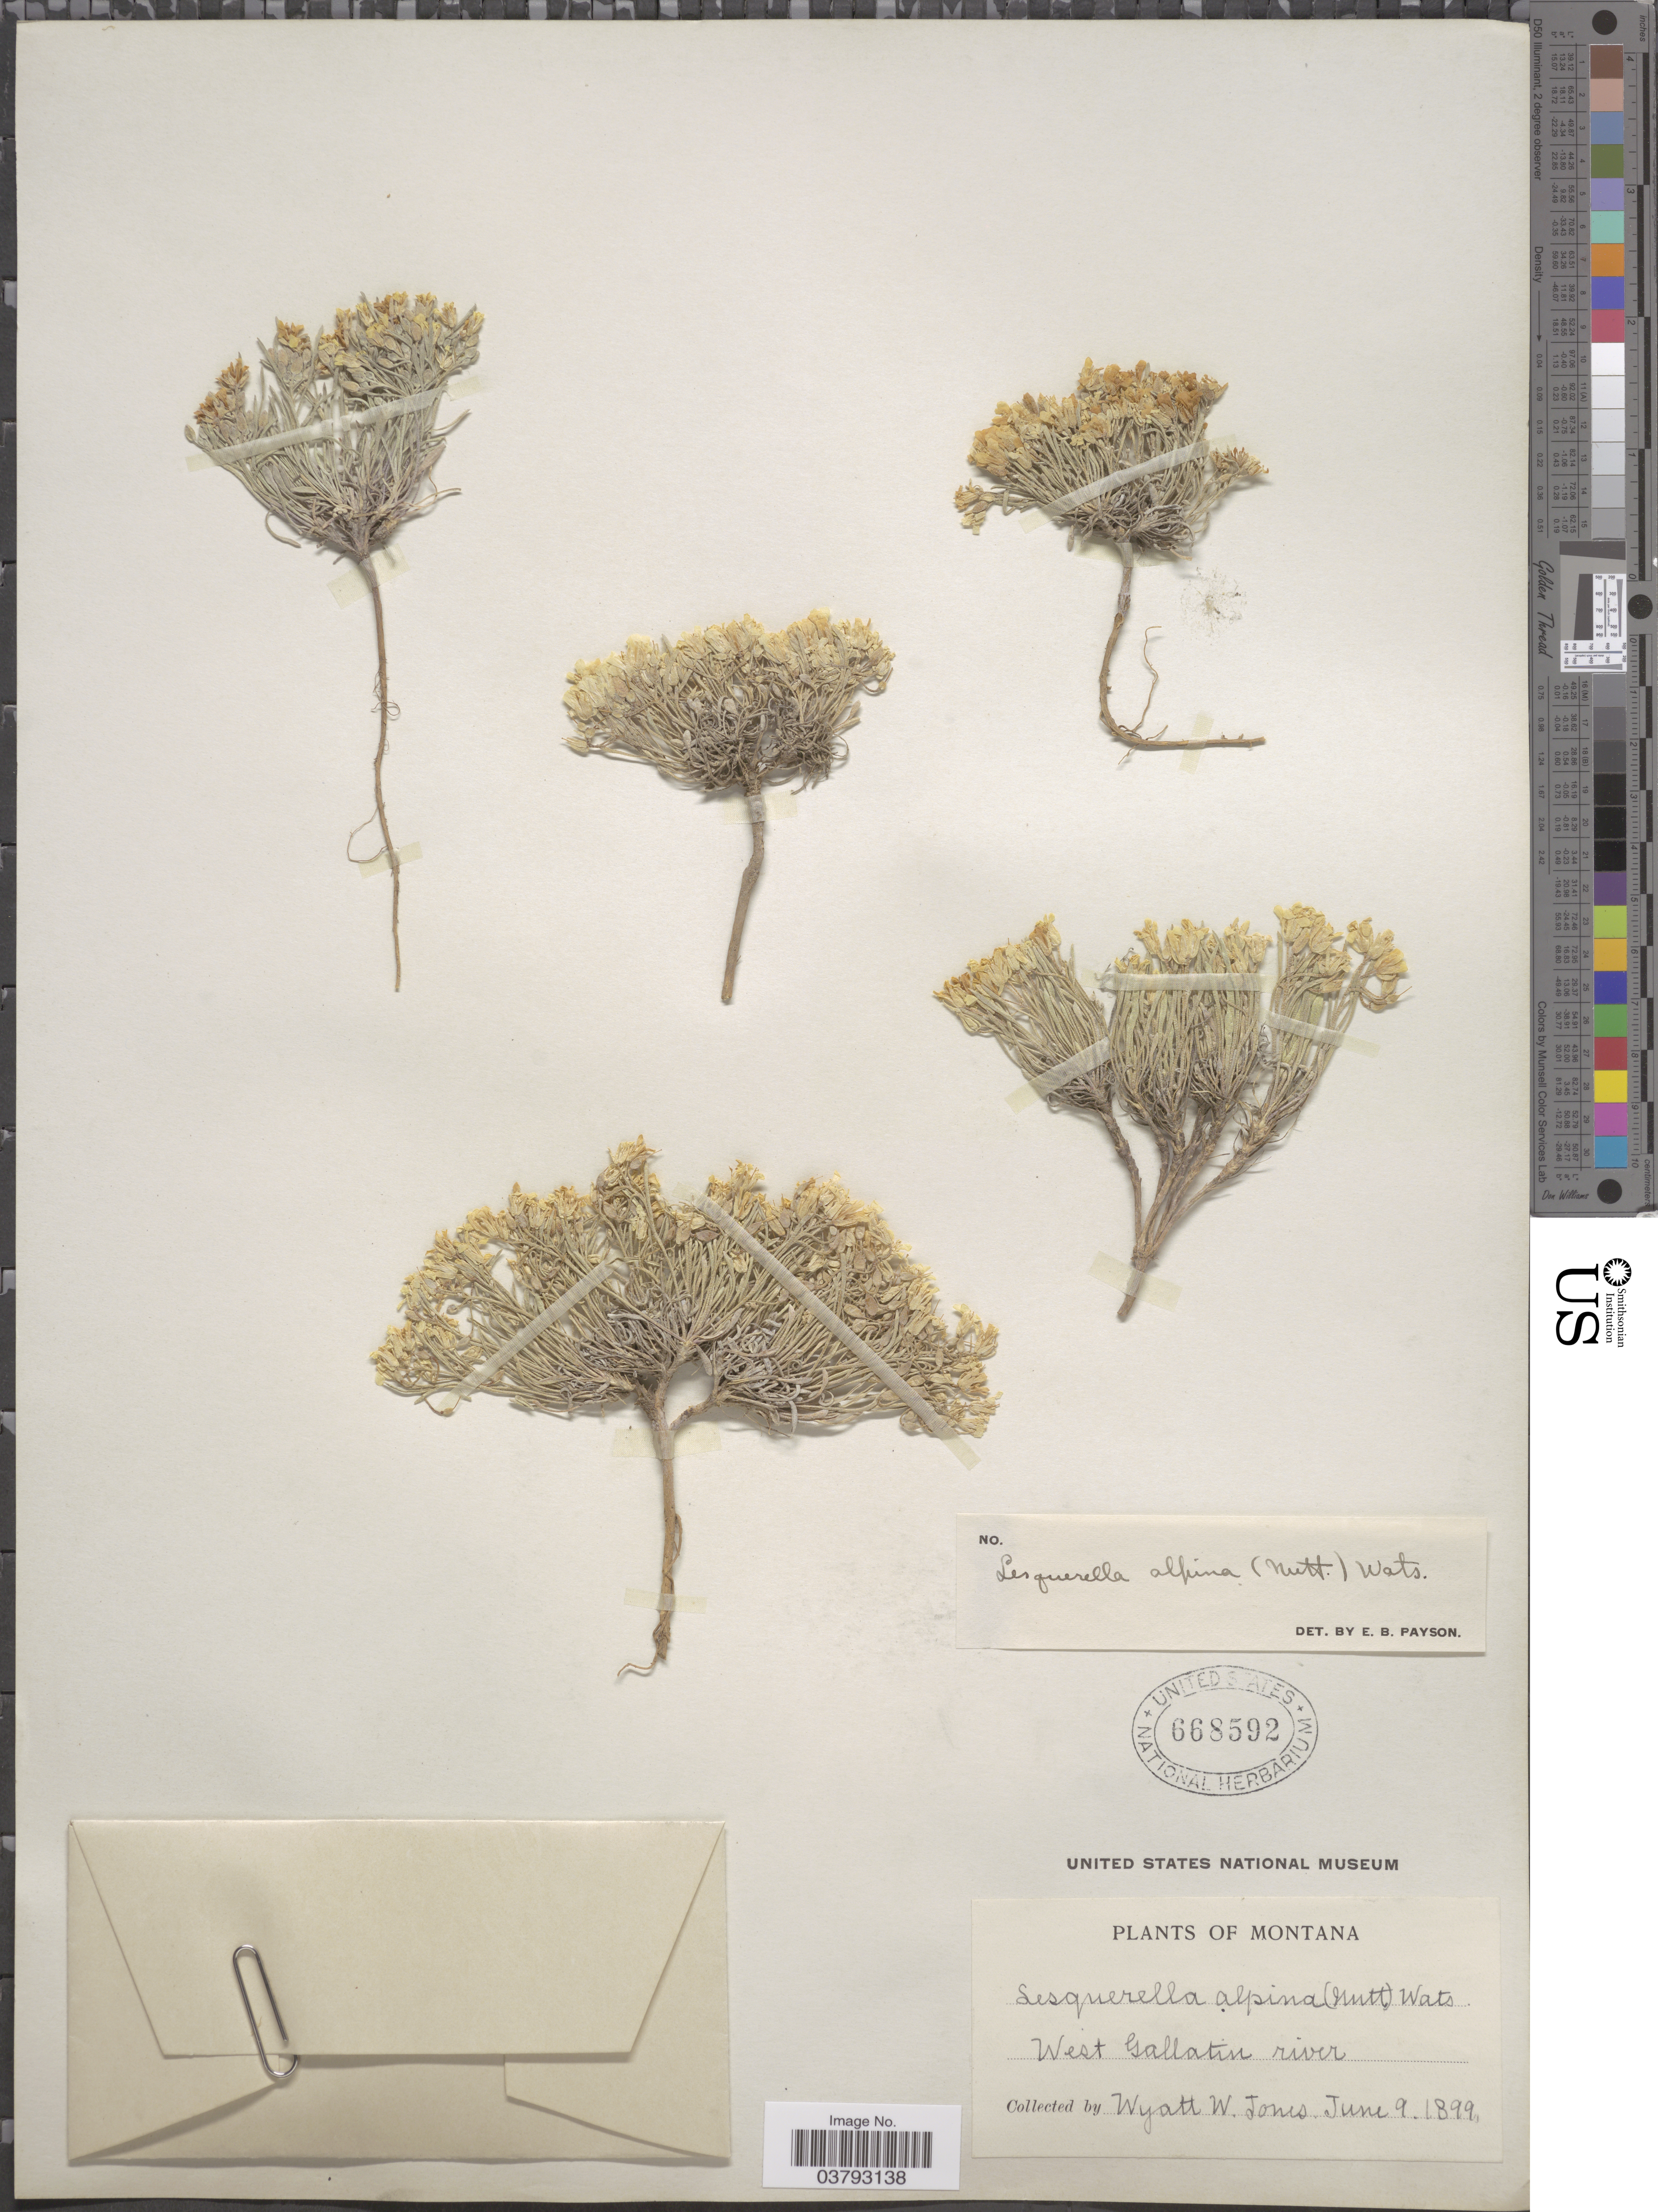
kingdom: Plantae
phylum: Tracheophyta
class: Magnoliopsida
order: Brassicales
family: Brassicaceae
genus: Lesquerella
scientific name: Lesquerella alpina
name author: (Nutt.) S. Watson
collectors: W. W. Jones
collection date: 1899-06-09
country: United States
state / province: Montana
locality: West Gallatin river.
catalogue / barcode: US 668592